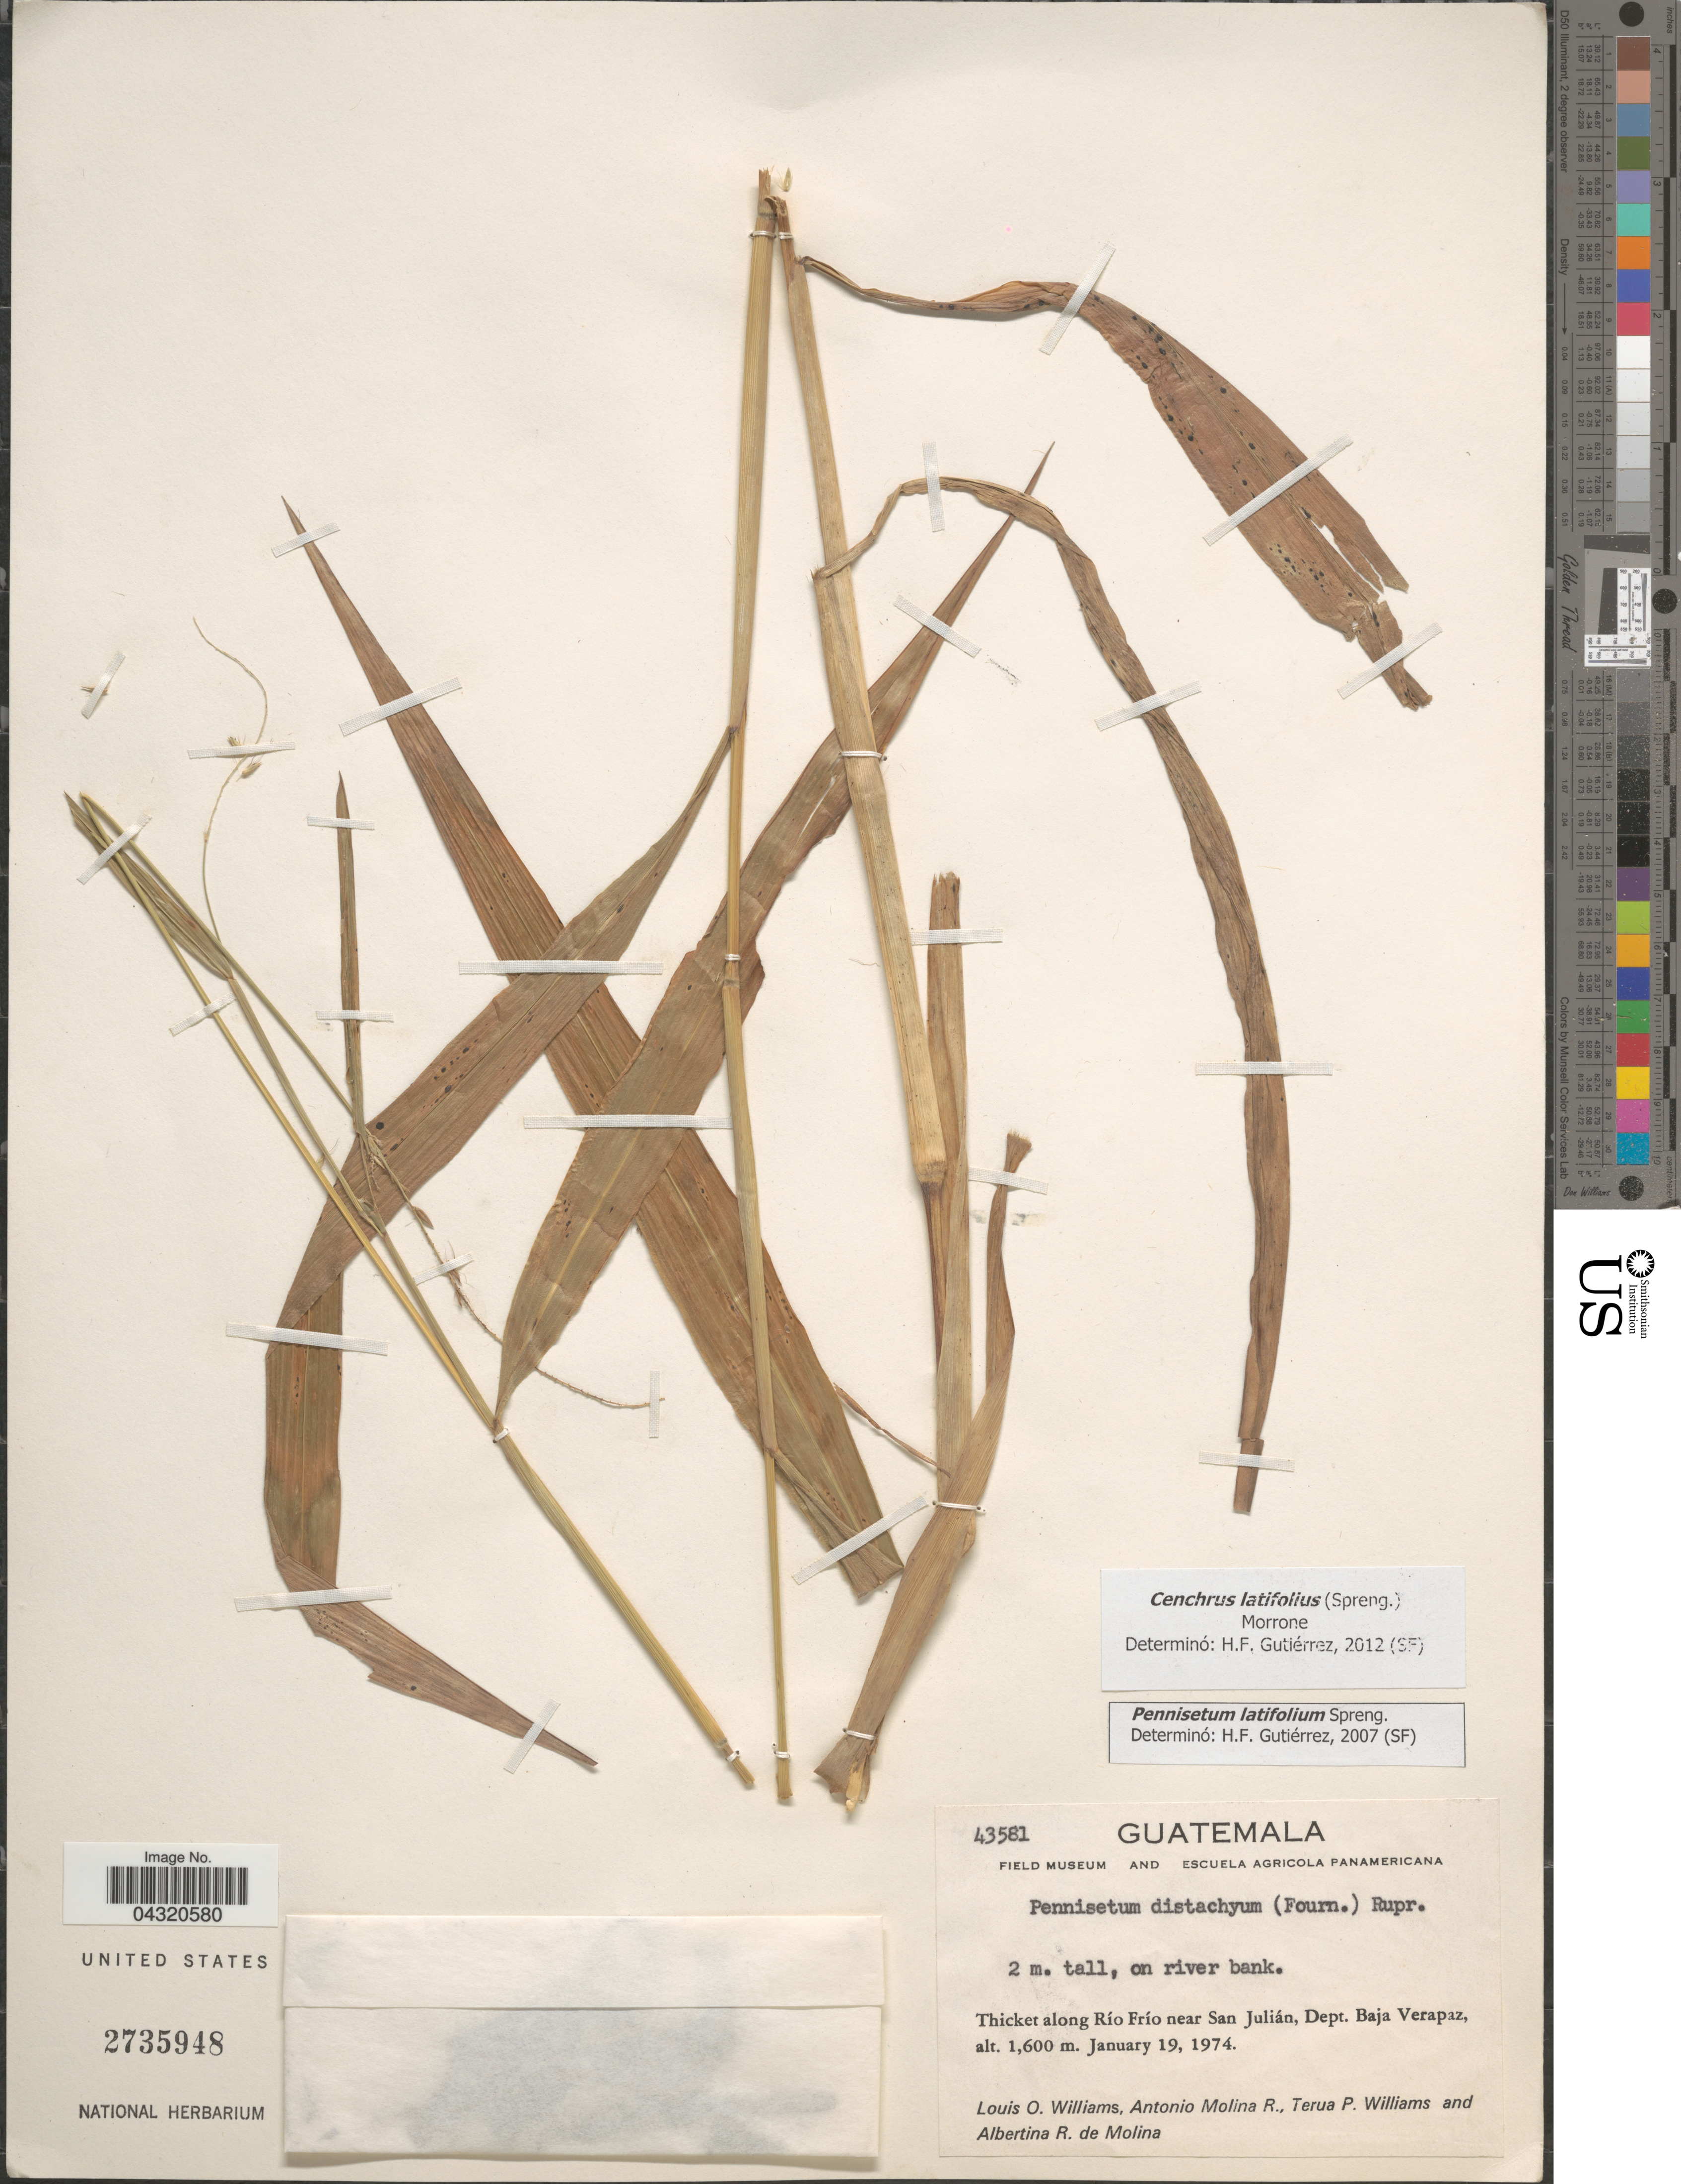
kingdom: Plantae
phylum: Tracheophyta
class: Liliopsida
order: Poales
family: Poaceae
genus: Cenchrus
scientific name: Cenchrus latifolius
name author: (Spreng.) Morrone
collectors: L. O. Williams, A. Molina R., T. Williams & A. R. Molina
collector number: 43581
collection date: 1974-01-19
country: Guatemala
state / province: Baja Verapaz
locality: Thicket along Río Frio near San Julián, Dept. Baja Verapaz.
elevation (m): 1600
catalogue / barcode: US 2735948